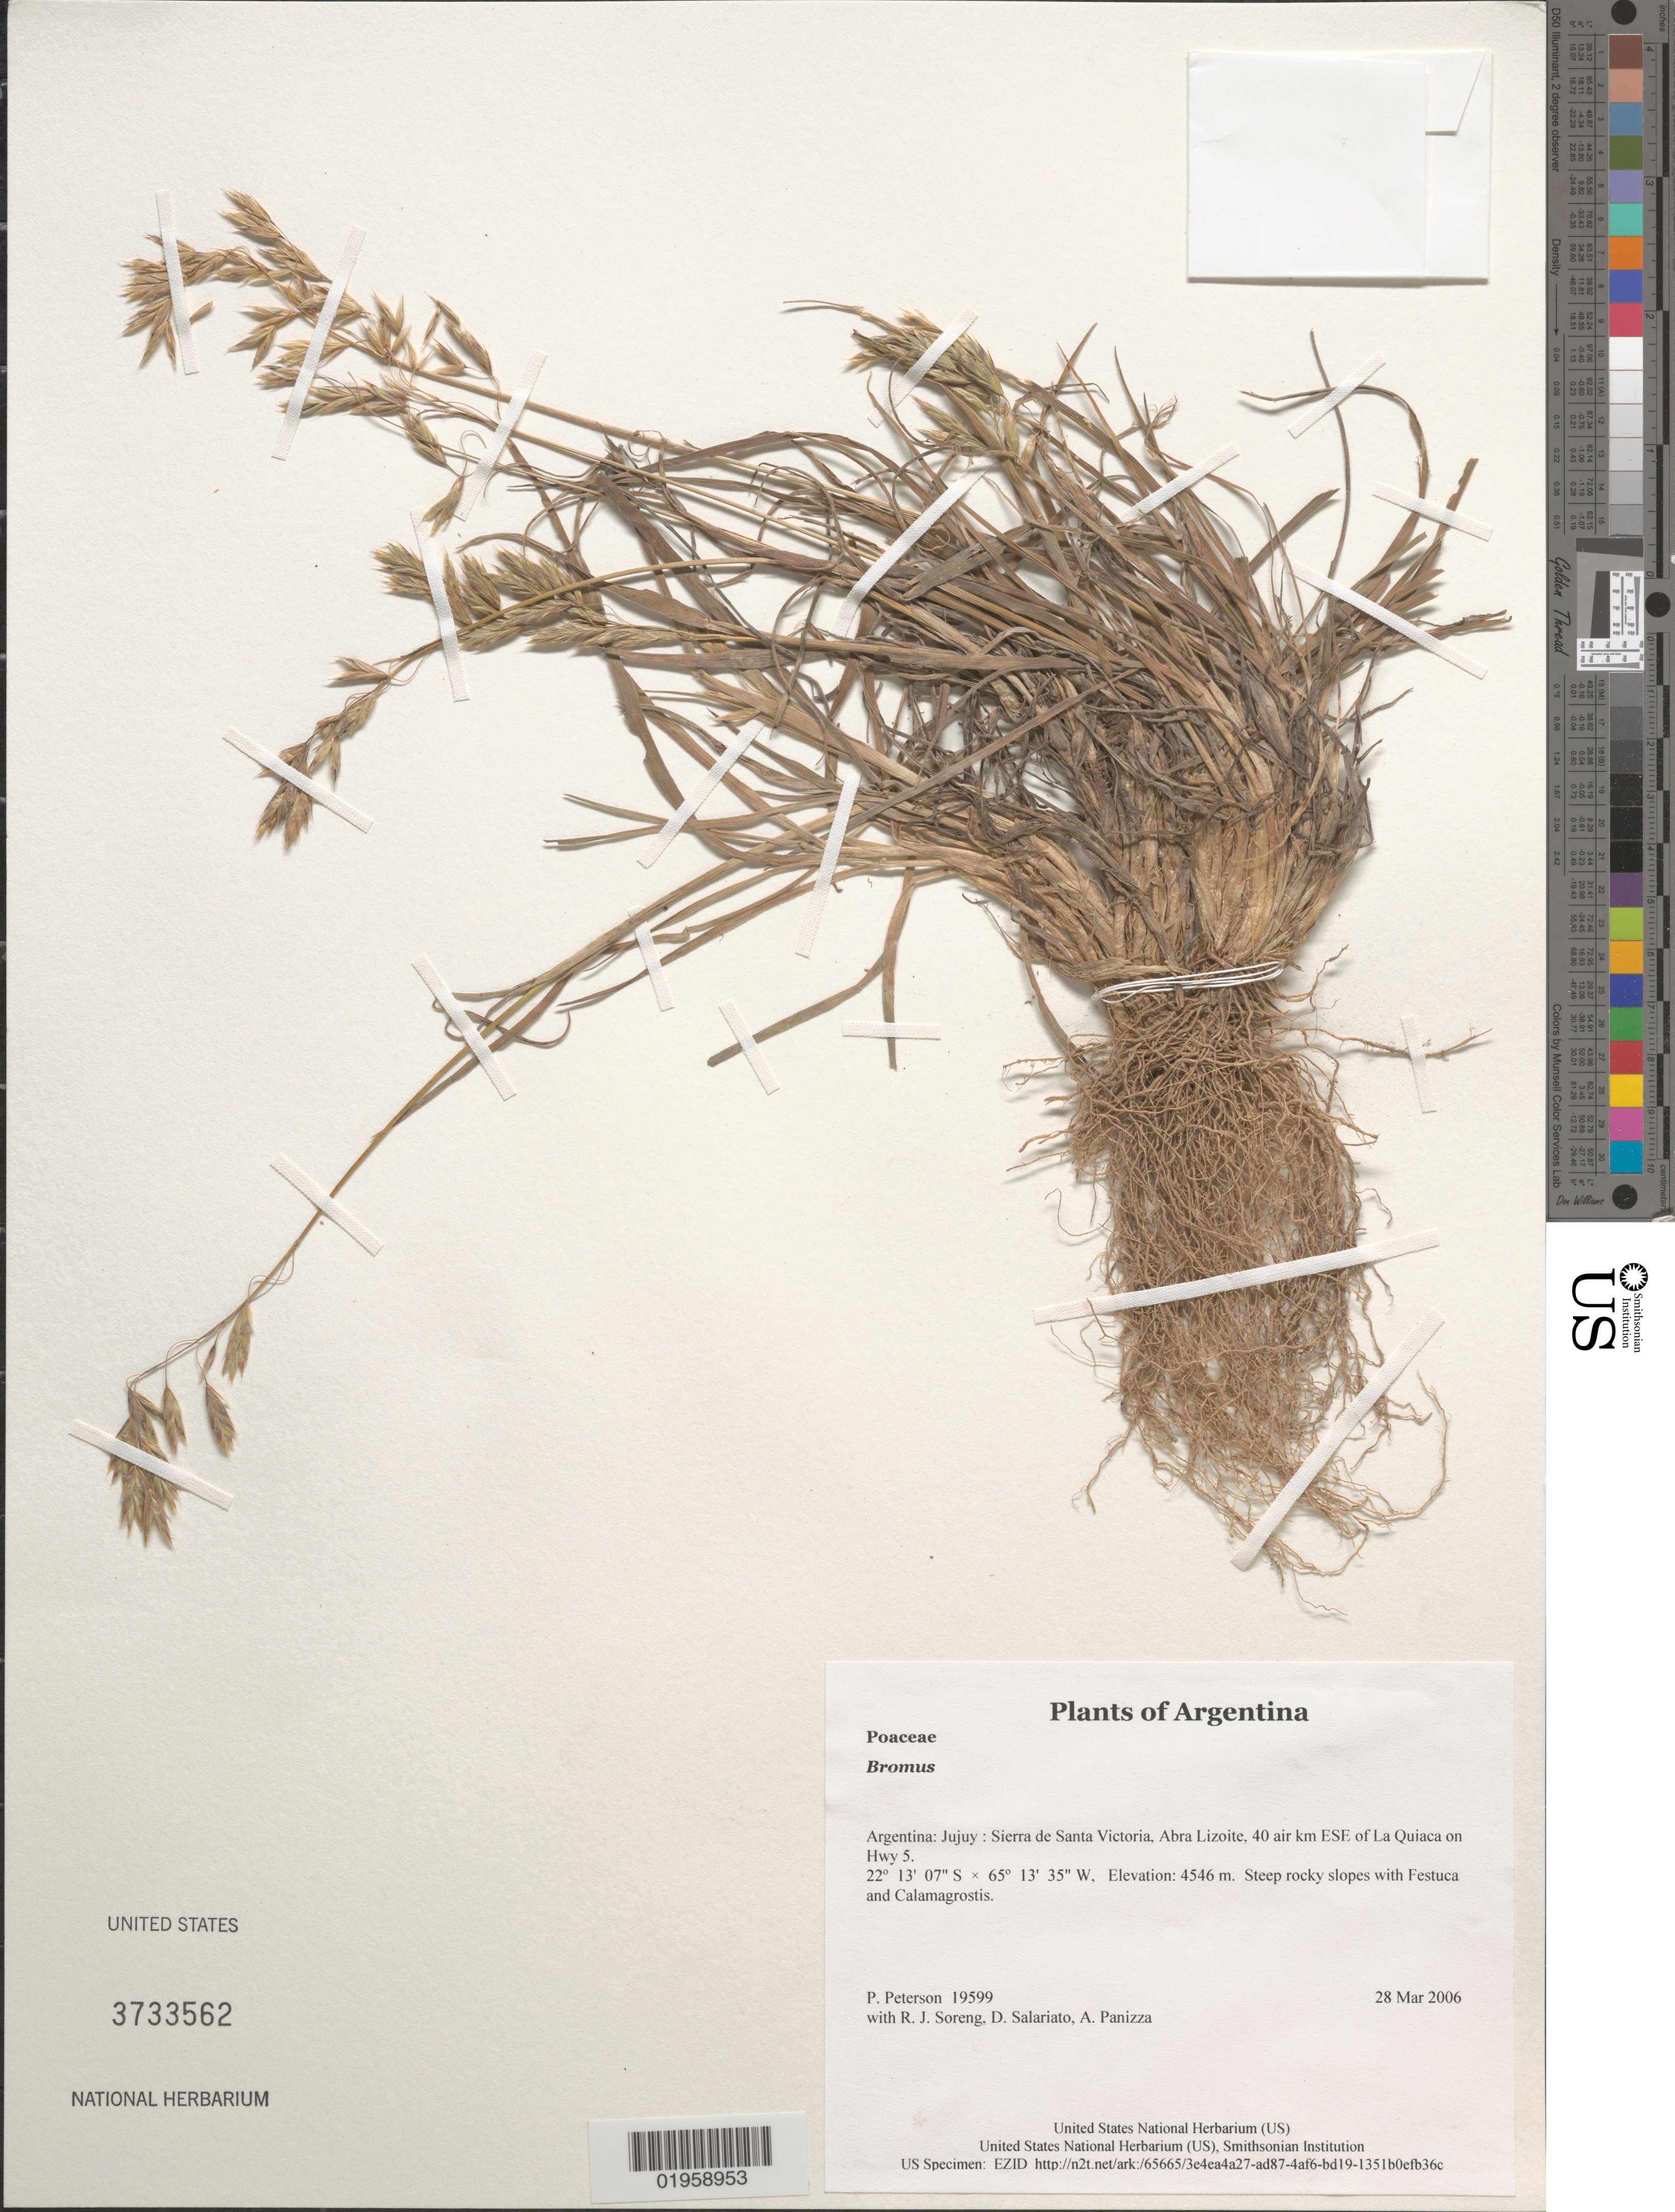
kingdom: Plantae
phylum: Tracheophyta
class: Liliopsida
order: Poales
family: Poaceae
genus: Bromus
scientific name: Bromus sp.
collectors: P. M. Peterson, R. J. Soreng, D. Salariato & A. Panizza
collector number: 19599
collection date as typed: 28 Mar 2006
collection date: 2006-03-28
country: Argentina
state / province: Jujuy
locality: Sierra de Santa Victoria, Abra Lizoite, 40 air km ESE of La Quiaca on Hwy 5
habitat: Steep rocky slopes with Festuca and Calamagrostis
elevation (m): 4546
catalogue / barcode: US 3733562